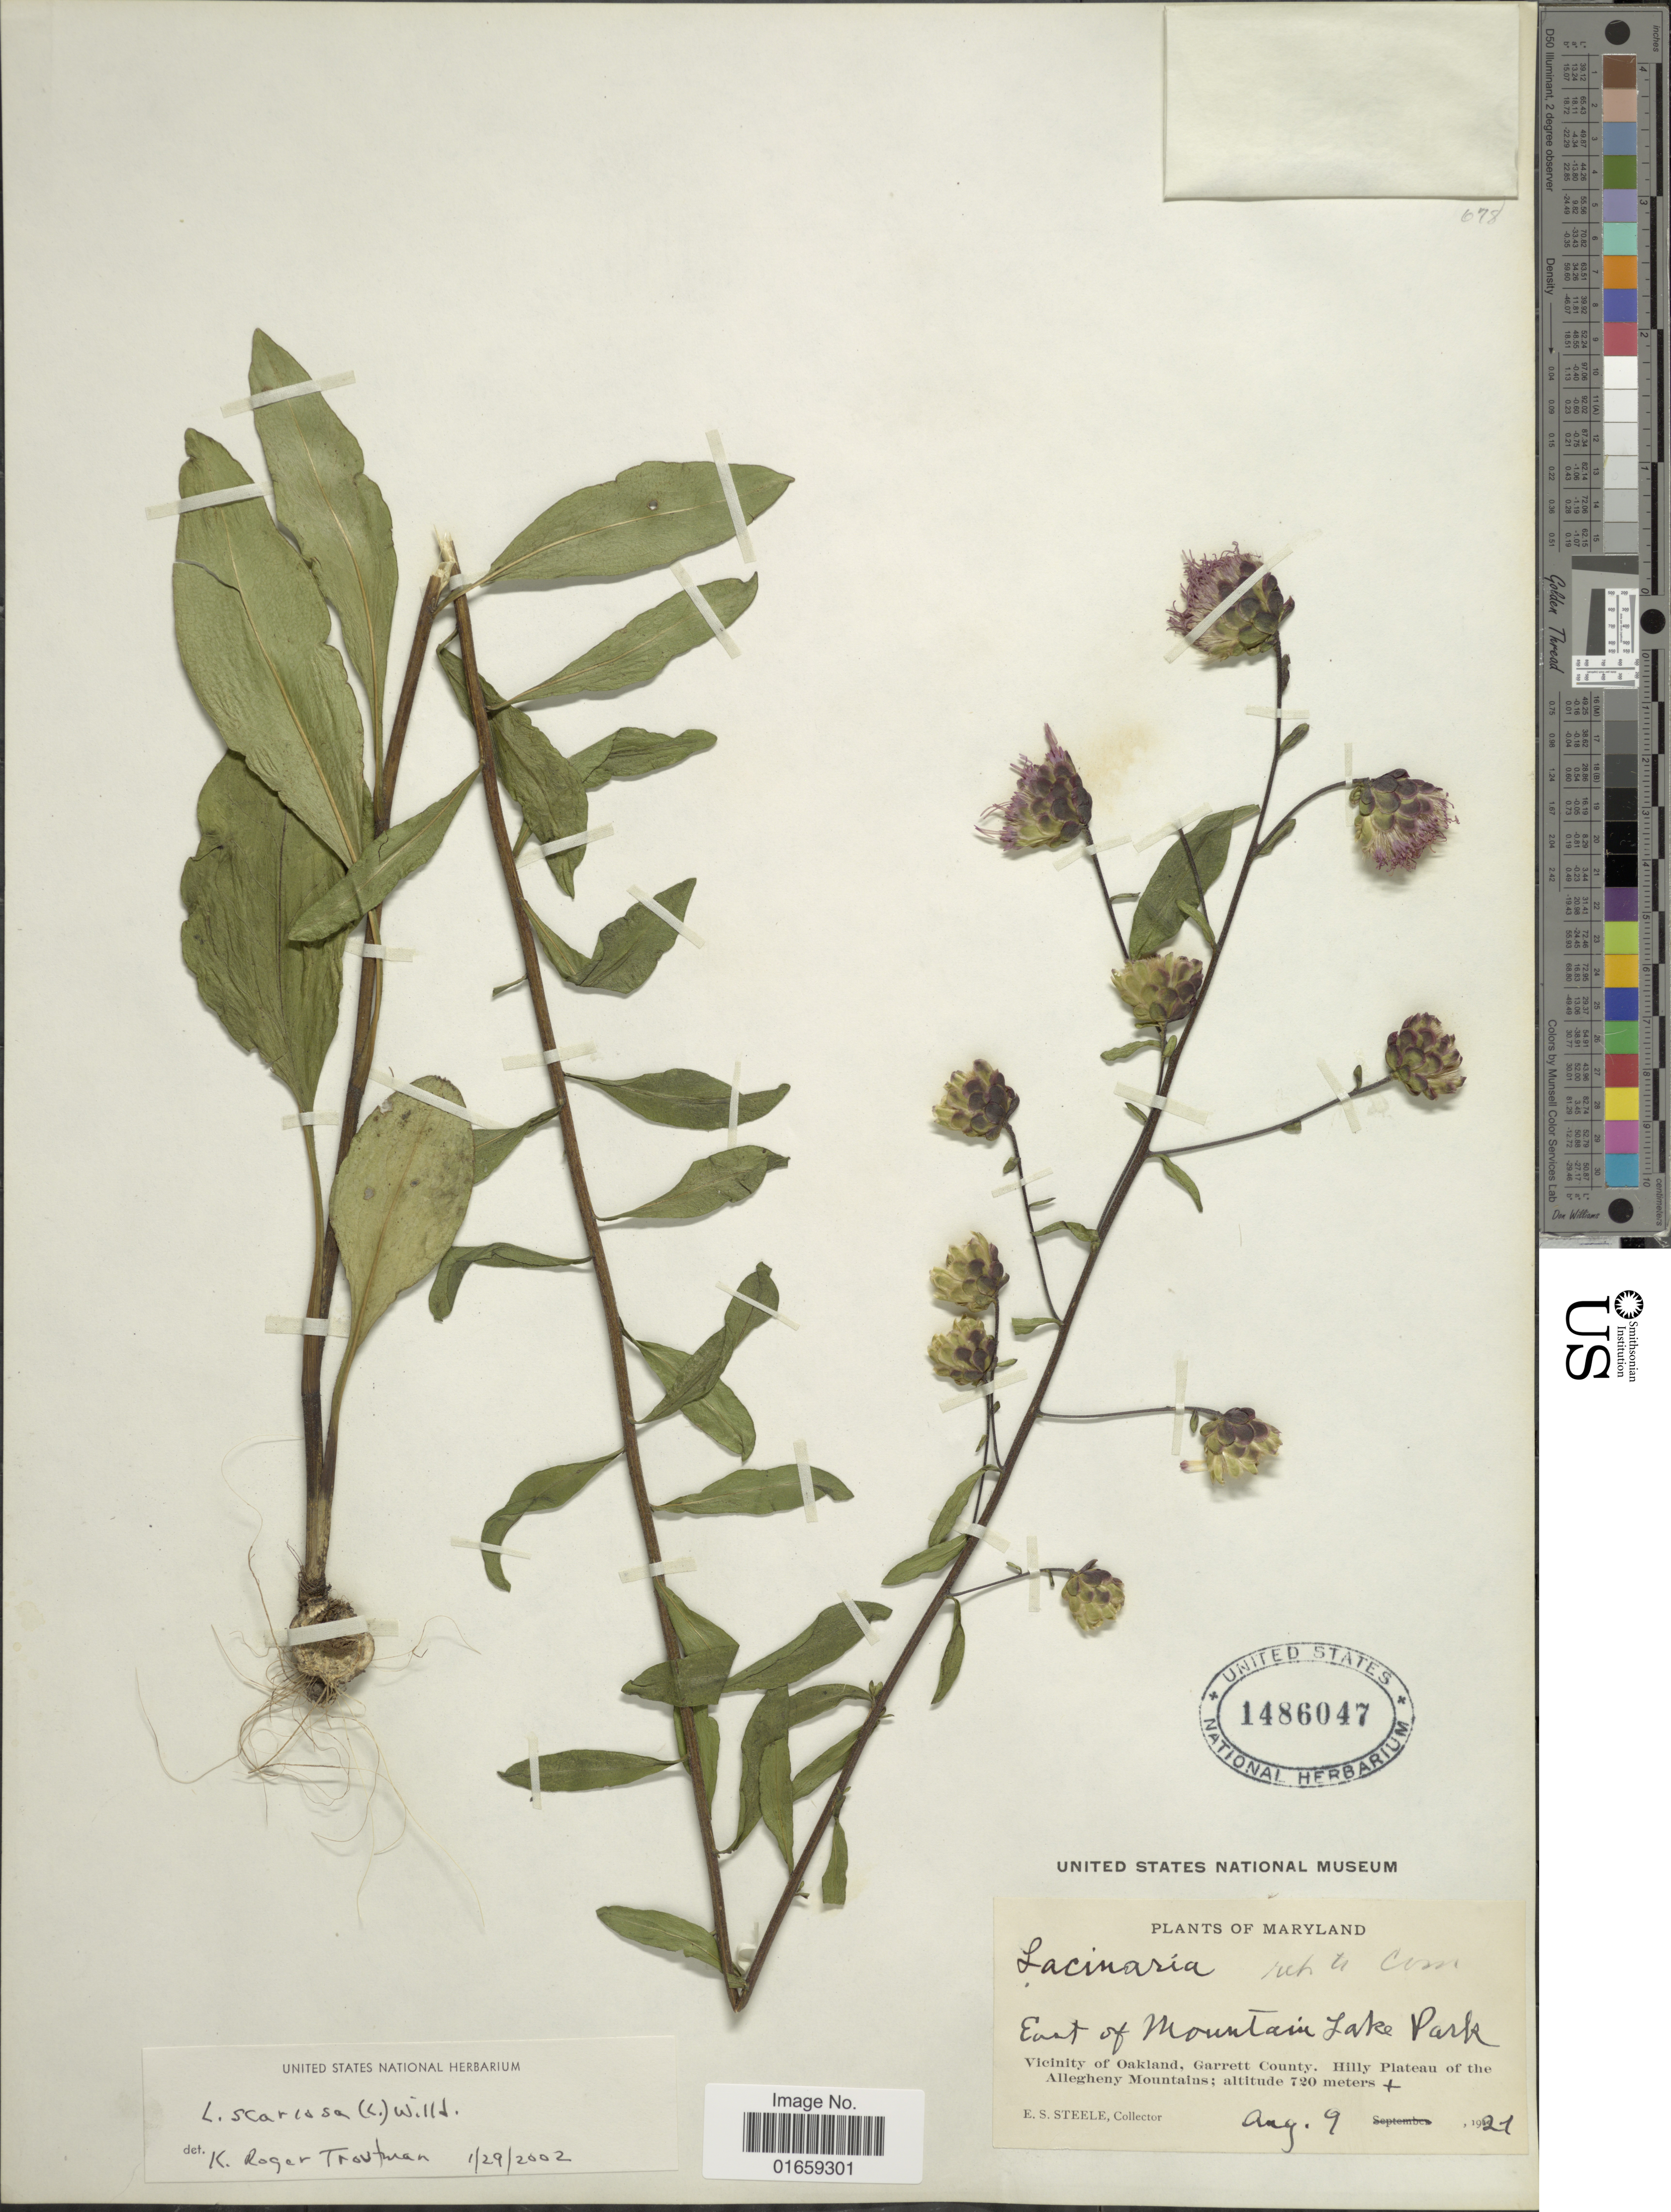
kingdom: Plantae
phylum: Tracheophyta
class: Magnoliopsida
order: Asterales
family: Asteraceae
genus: Liatris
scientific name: Liatris scariosa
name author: (L.) Willd.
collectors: E. Steele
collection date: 1921-08-09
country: United States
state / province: Maryland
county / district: Garrett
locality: East of Mountain Lake Park, Vicinity of Oakland, Garrett County, Hilly Plateau of the Allegheny Mountains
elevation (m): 720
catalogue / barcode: US 1486047